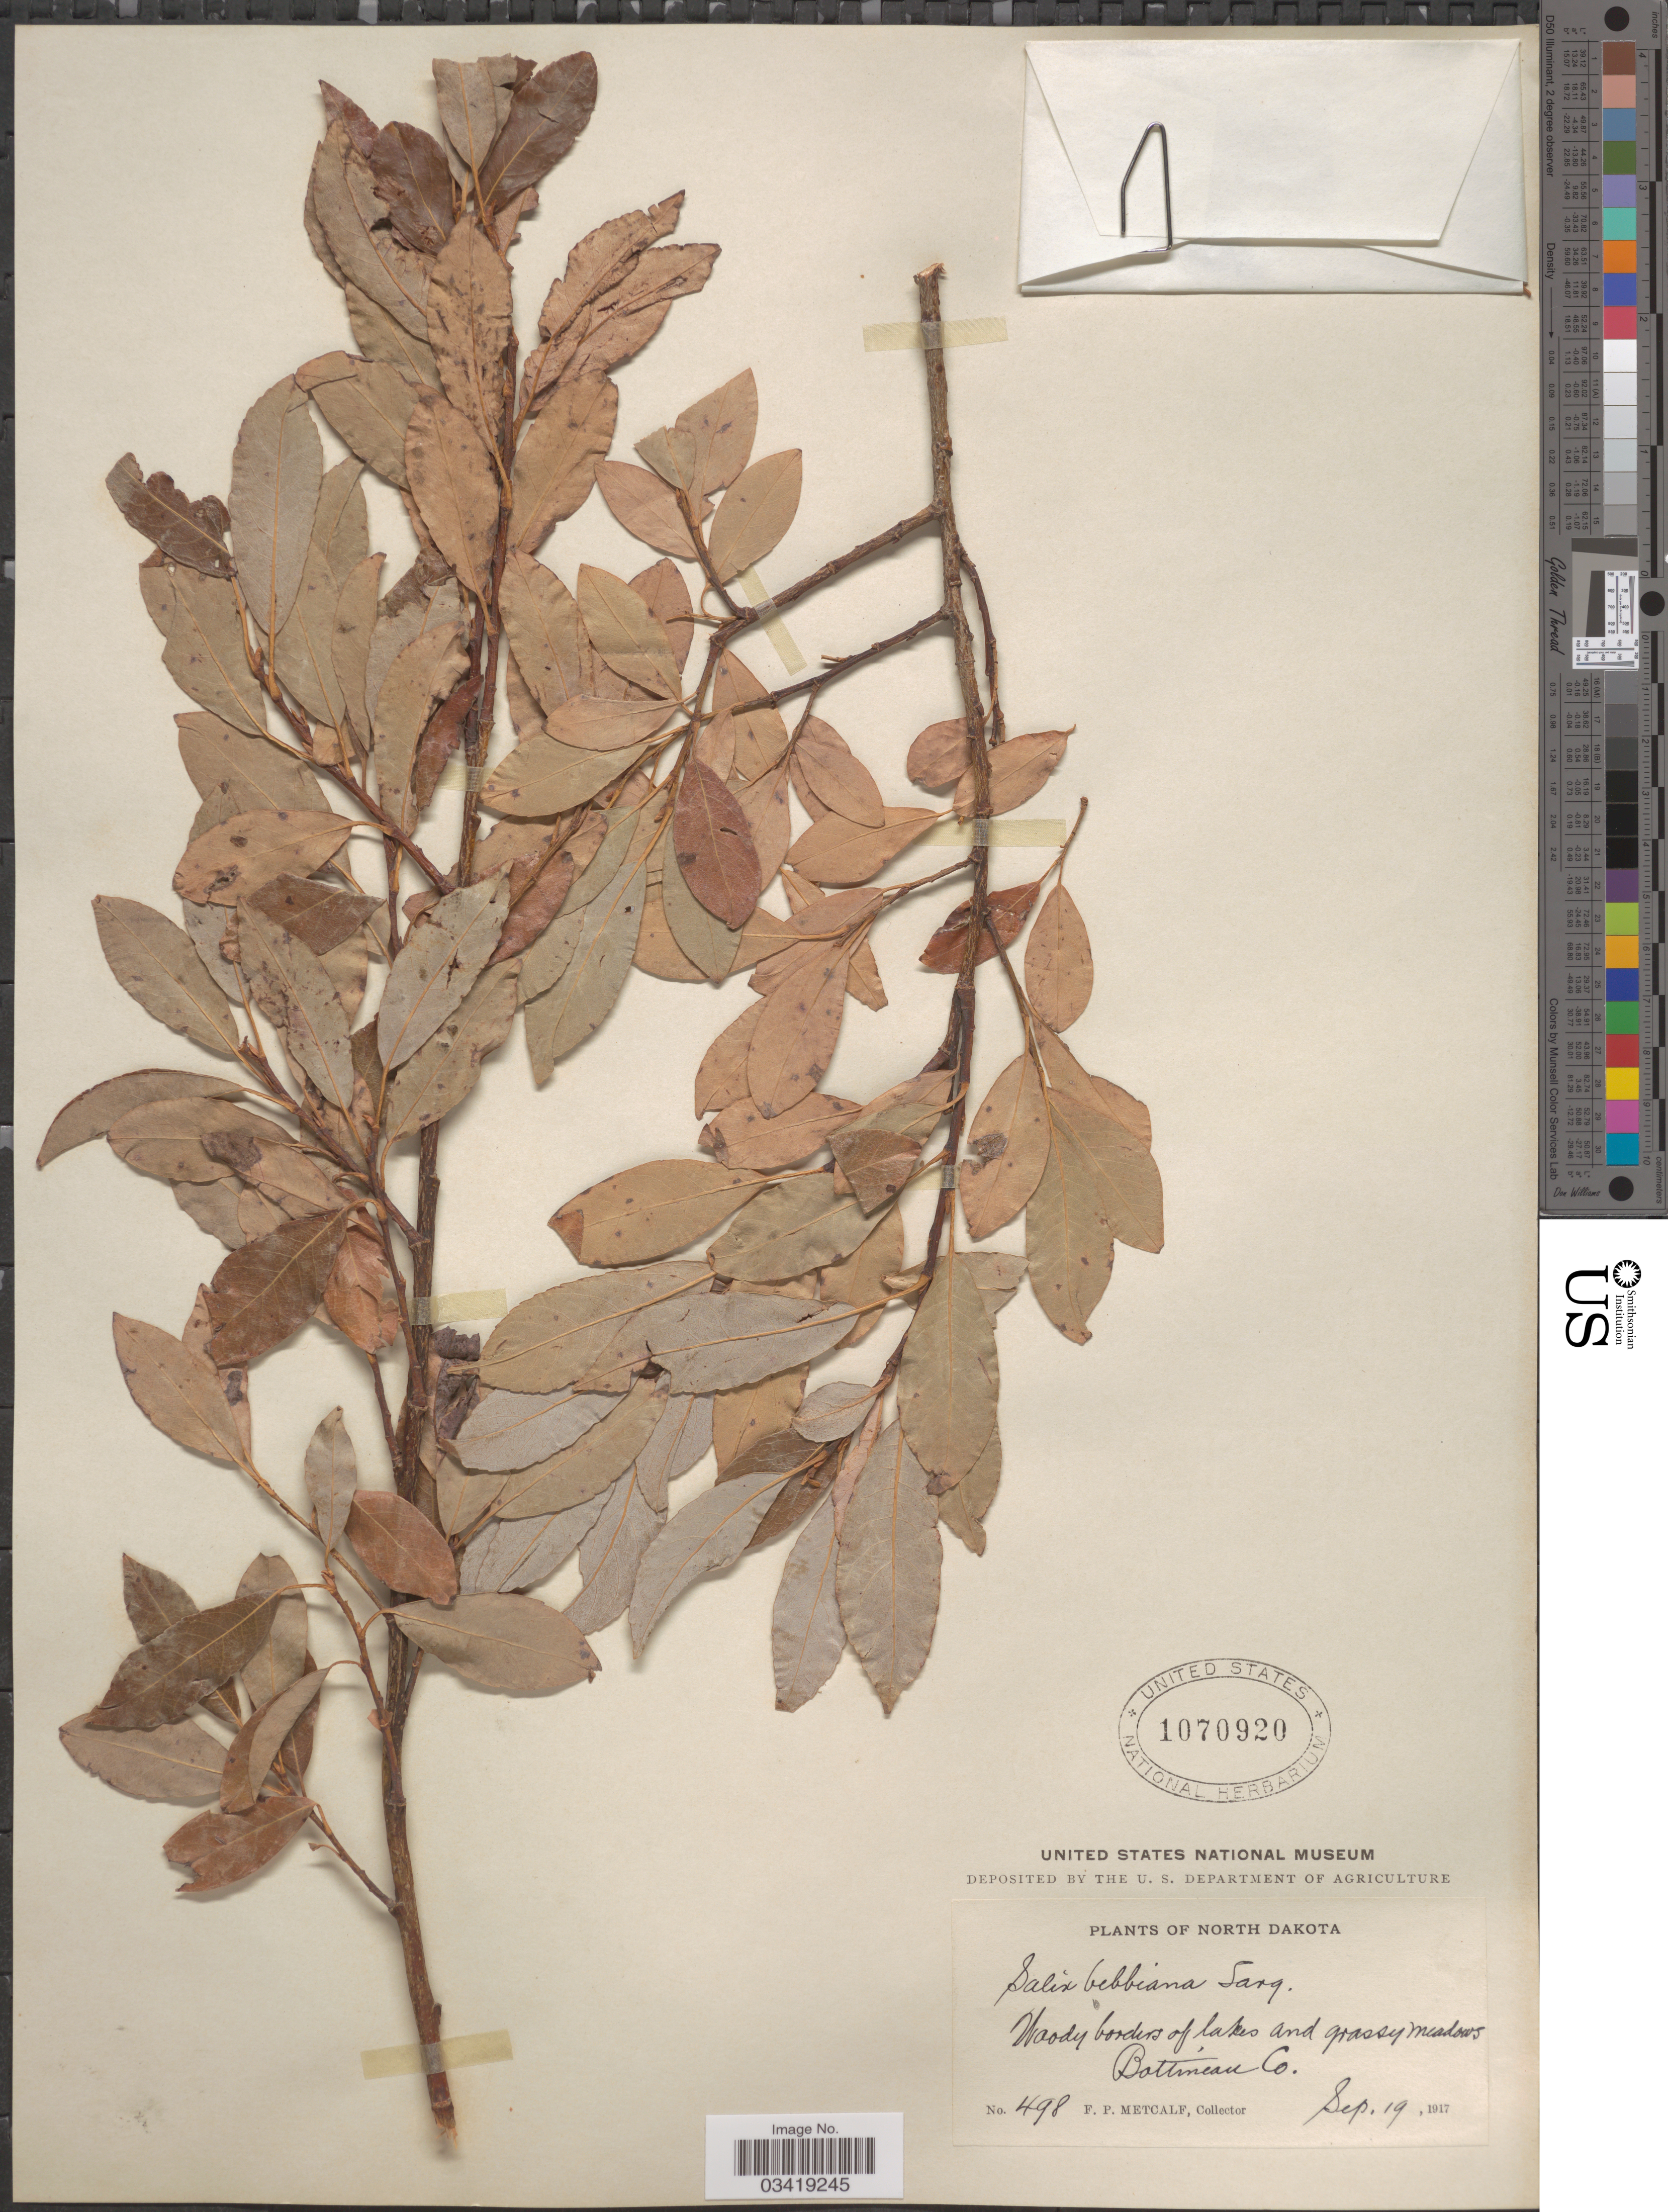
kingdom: Plantae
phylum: Tracheophyta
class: Magnoliopsida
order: Malpighiales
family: Salicaceae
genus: Salix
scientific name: Salix bebbiana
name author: Sarg.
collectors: F. Metcalf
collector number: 498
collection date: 1917-09-19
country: United States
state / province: North Dakota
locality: Bottineau Co.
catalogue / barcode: US 1070920